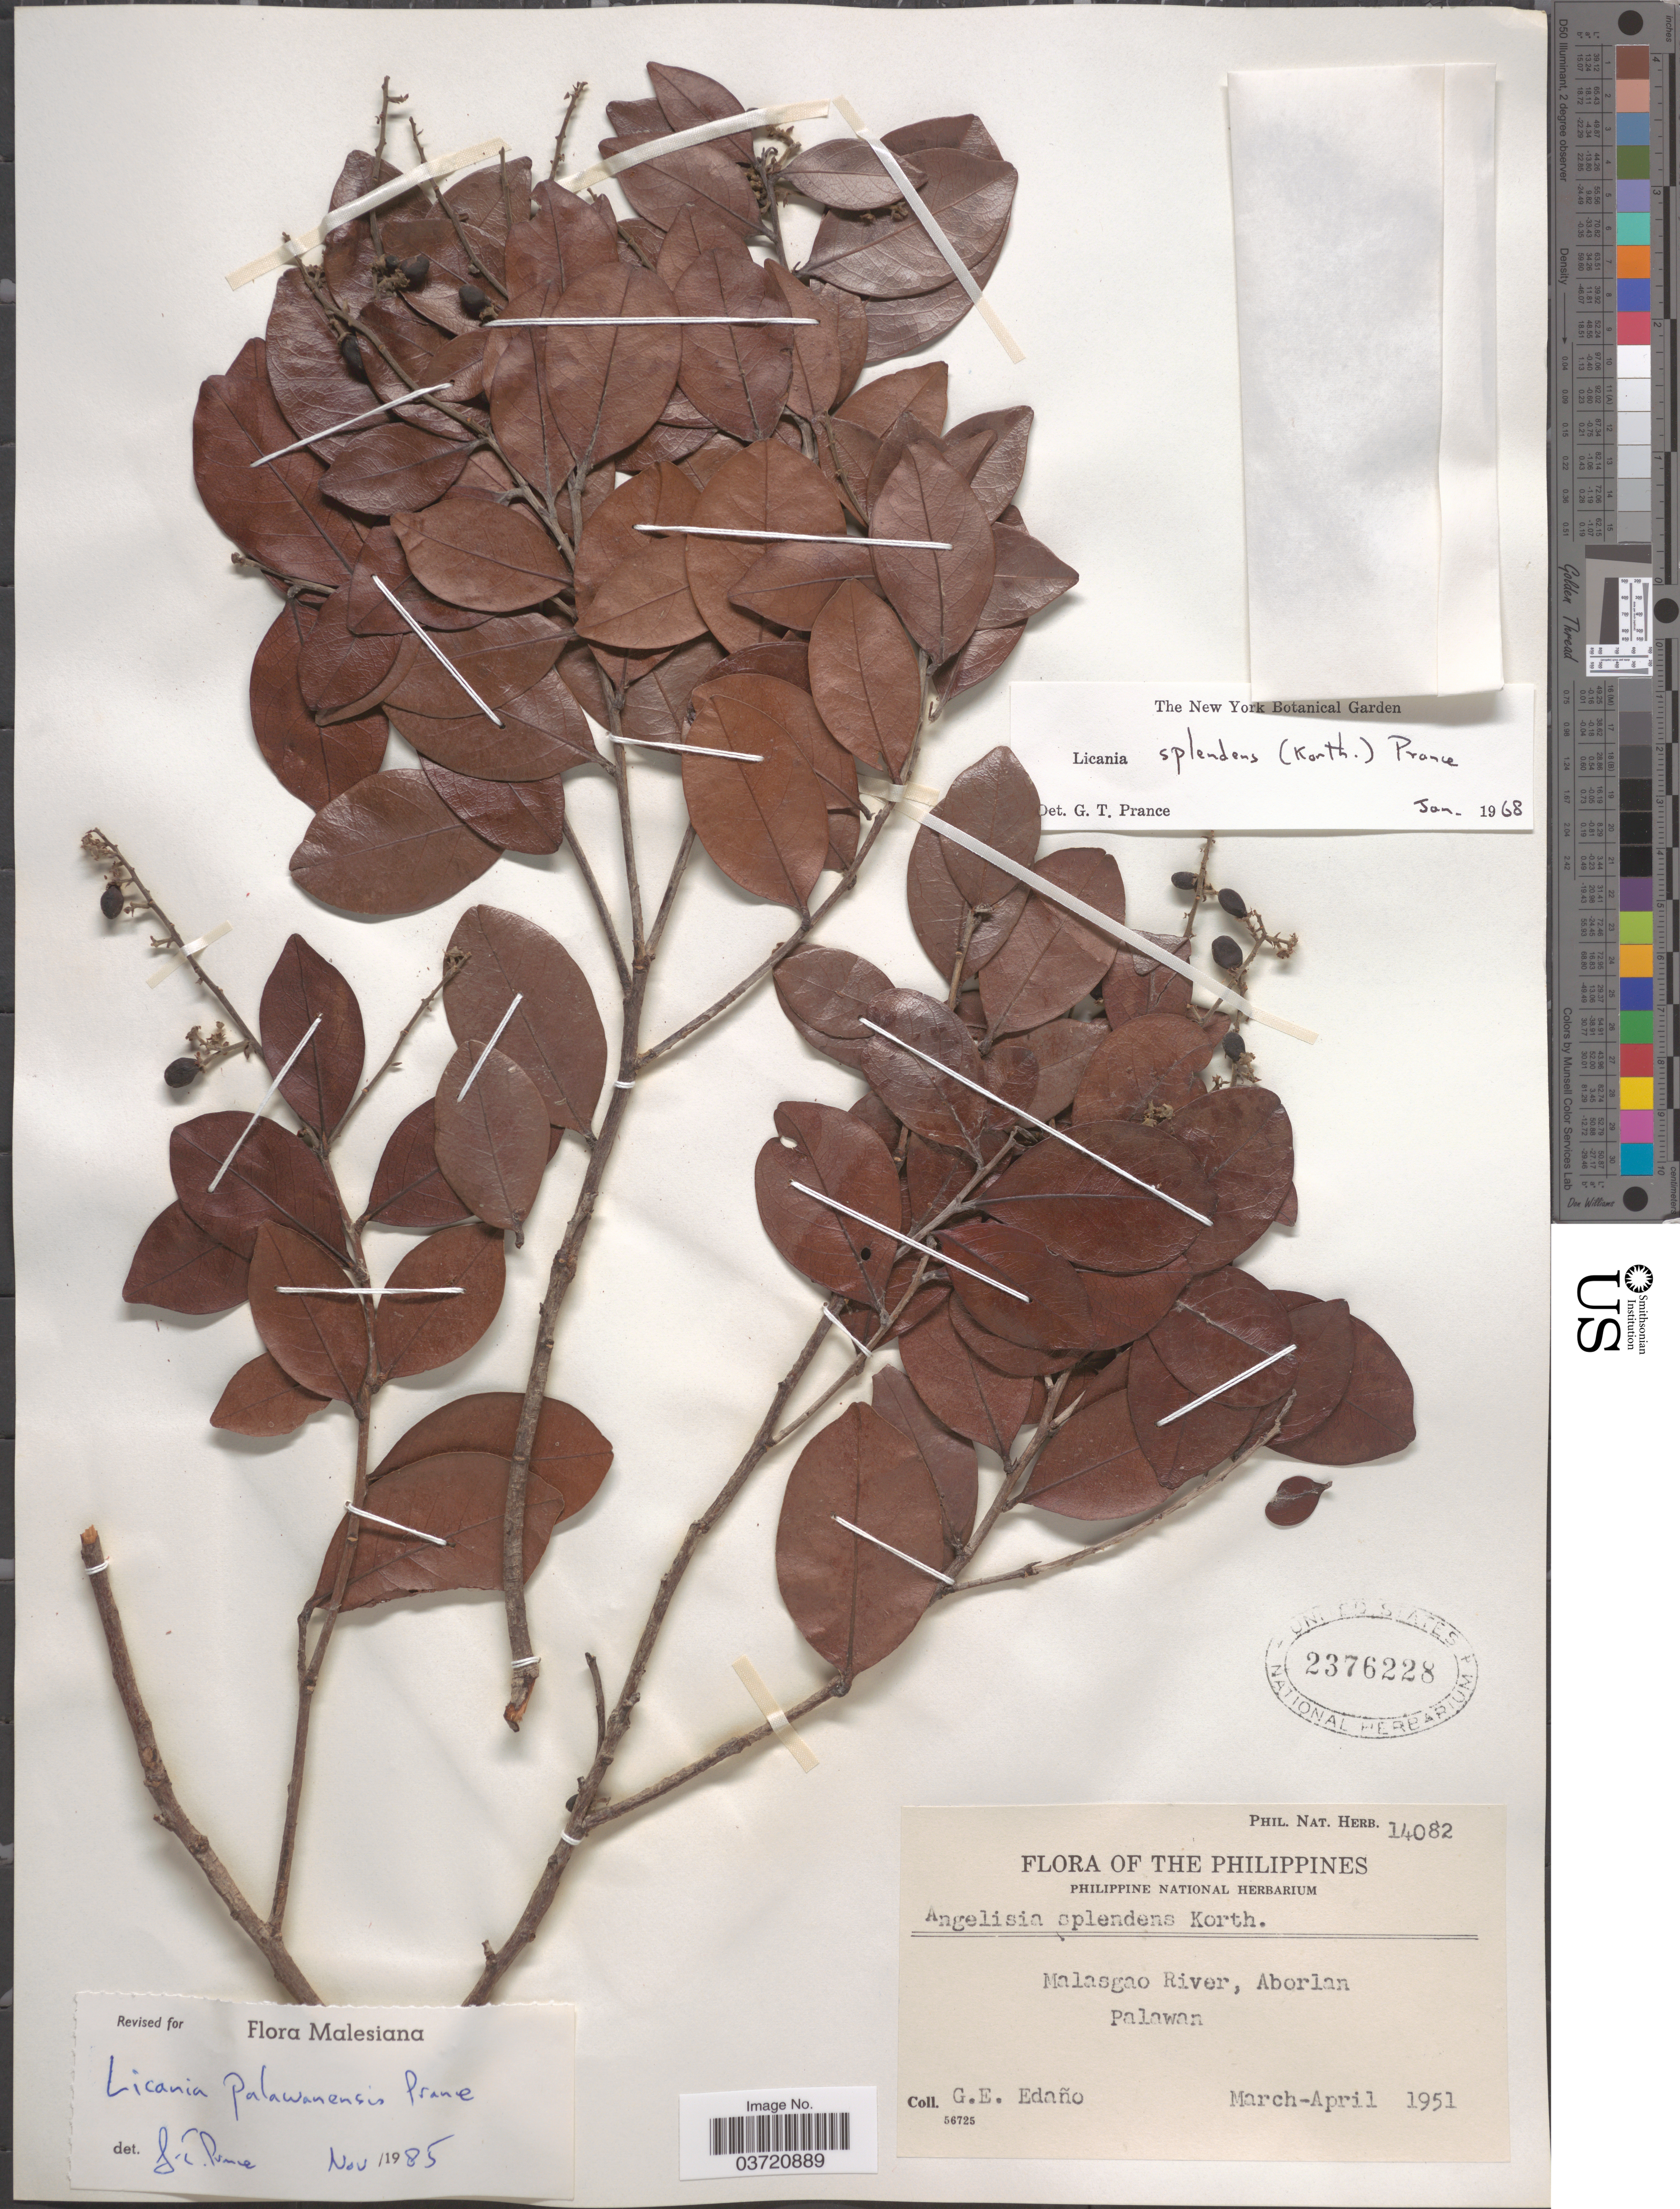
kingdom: Plantae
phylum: Tracheophyta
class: Magnoliopsida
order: Malpighiales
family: Chrysobalanaceae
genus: Licania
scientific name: Licania palawanensis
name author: Prance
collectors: G. E. Edaño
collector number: Phil. Nat. Herb. 14082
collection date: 1951-03/1951-04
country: Philippines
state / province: Mimaropa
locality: Malasgao River, Aborlan. Palawan.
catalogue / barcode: US 2376228